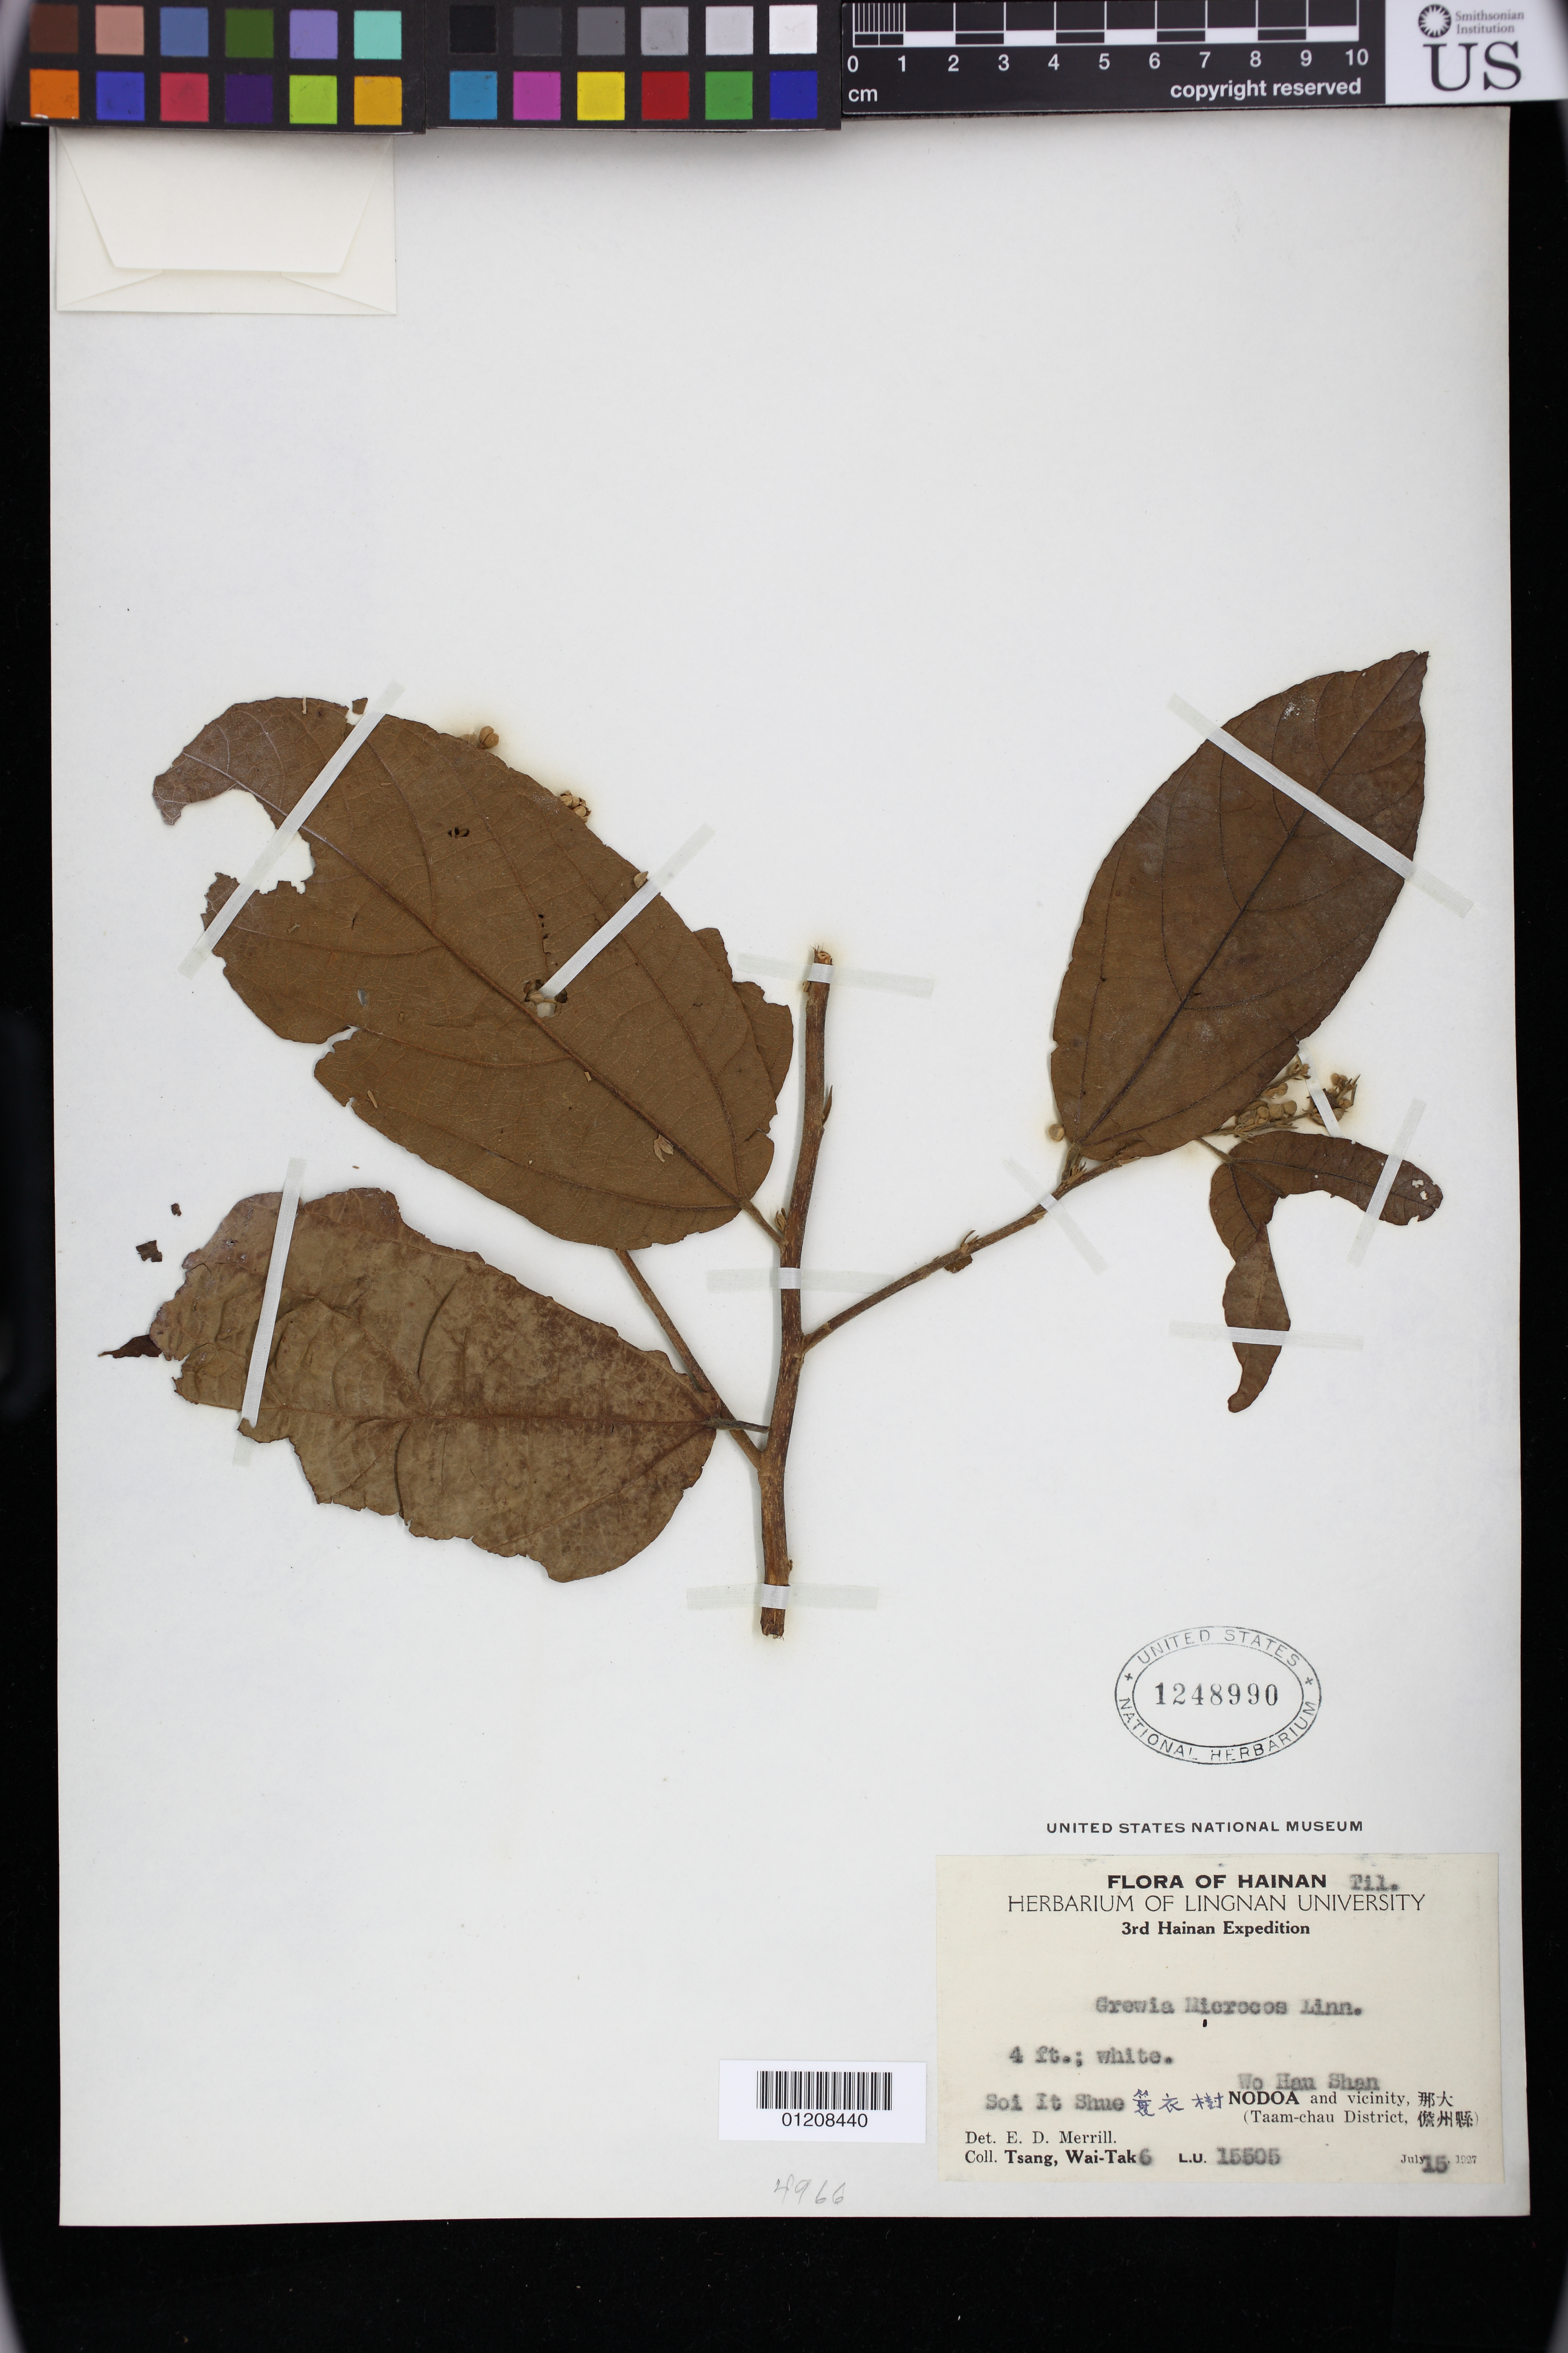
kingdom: Plantae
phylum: Tracheophyta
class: Magnoliopsida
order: Malvales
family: Malvaceae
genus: Microcos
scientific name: Microcos paniculata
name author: L.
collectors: W. T. Tsang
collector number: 6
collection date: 1927-07-15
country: China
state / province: Hainan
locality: Nodoa and vicinity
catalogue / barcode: US 1248990